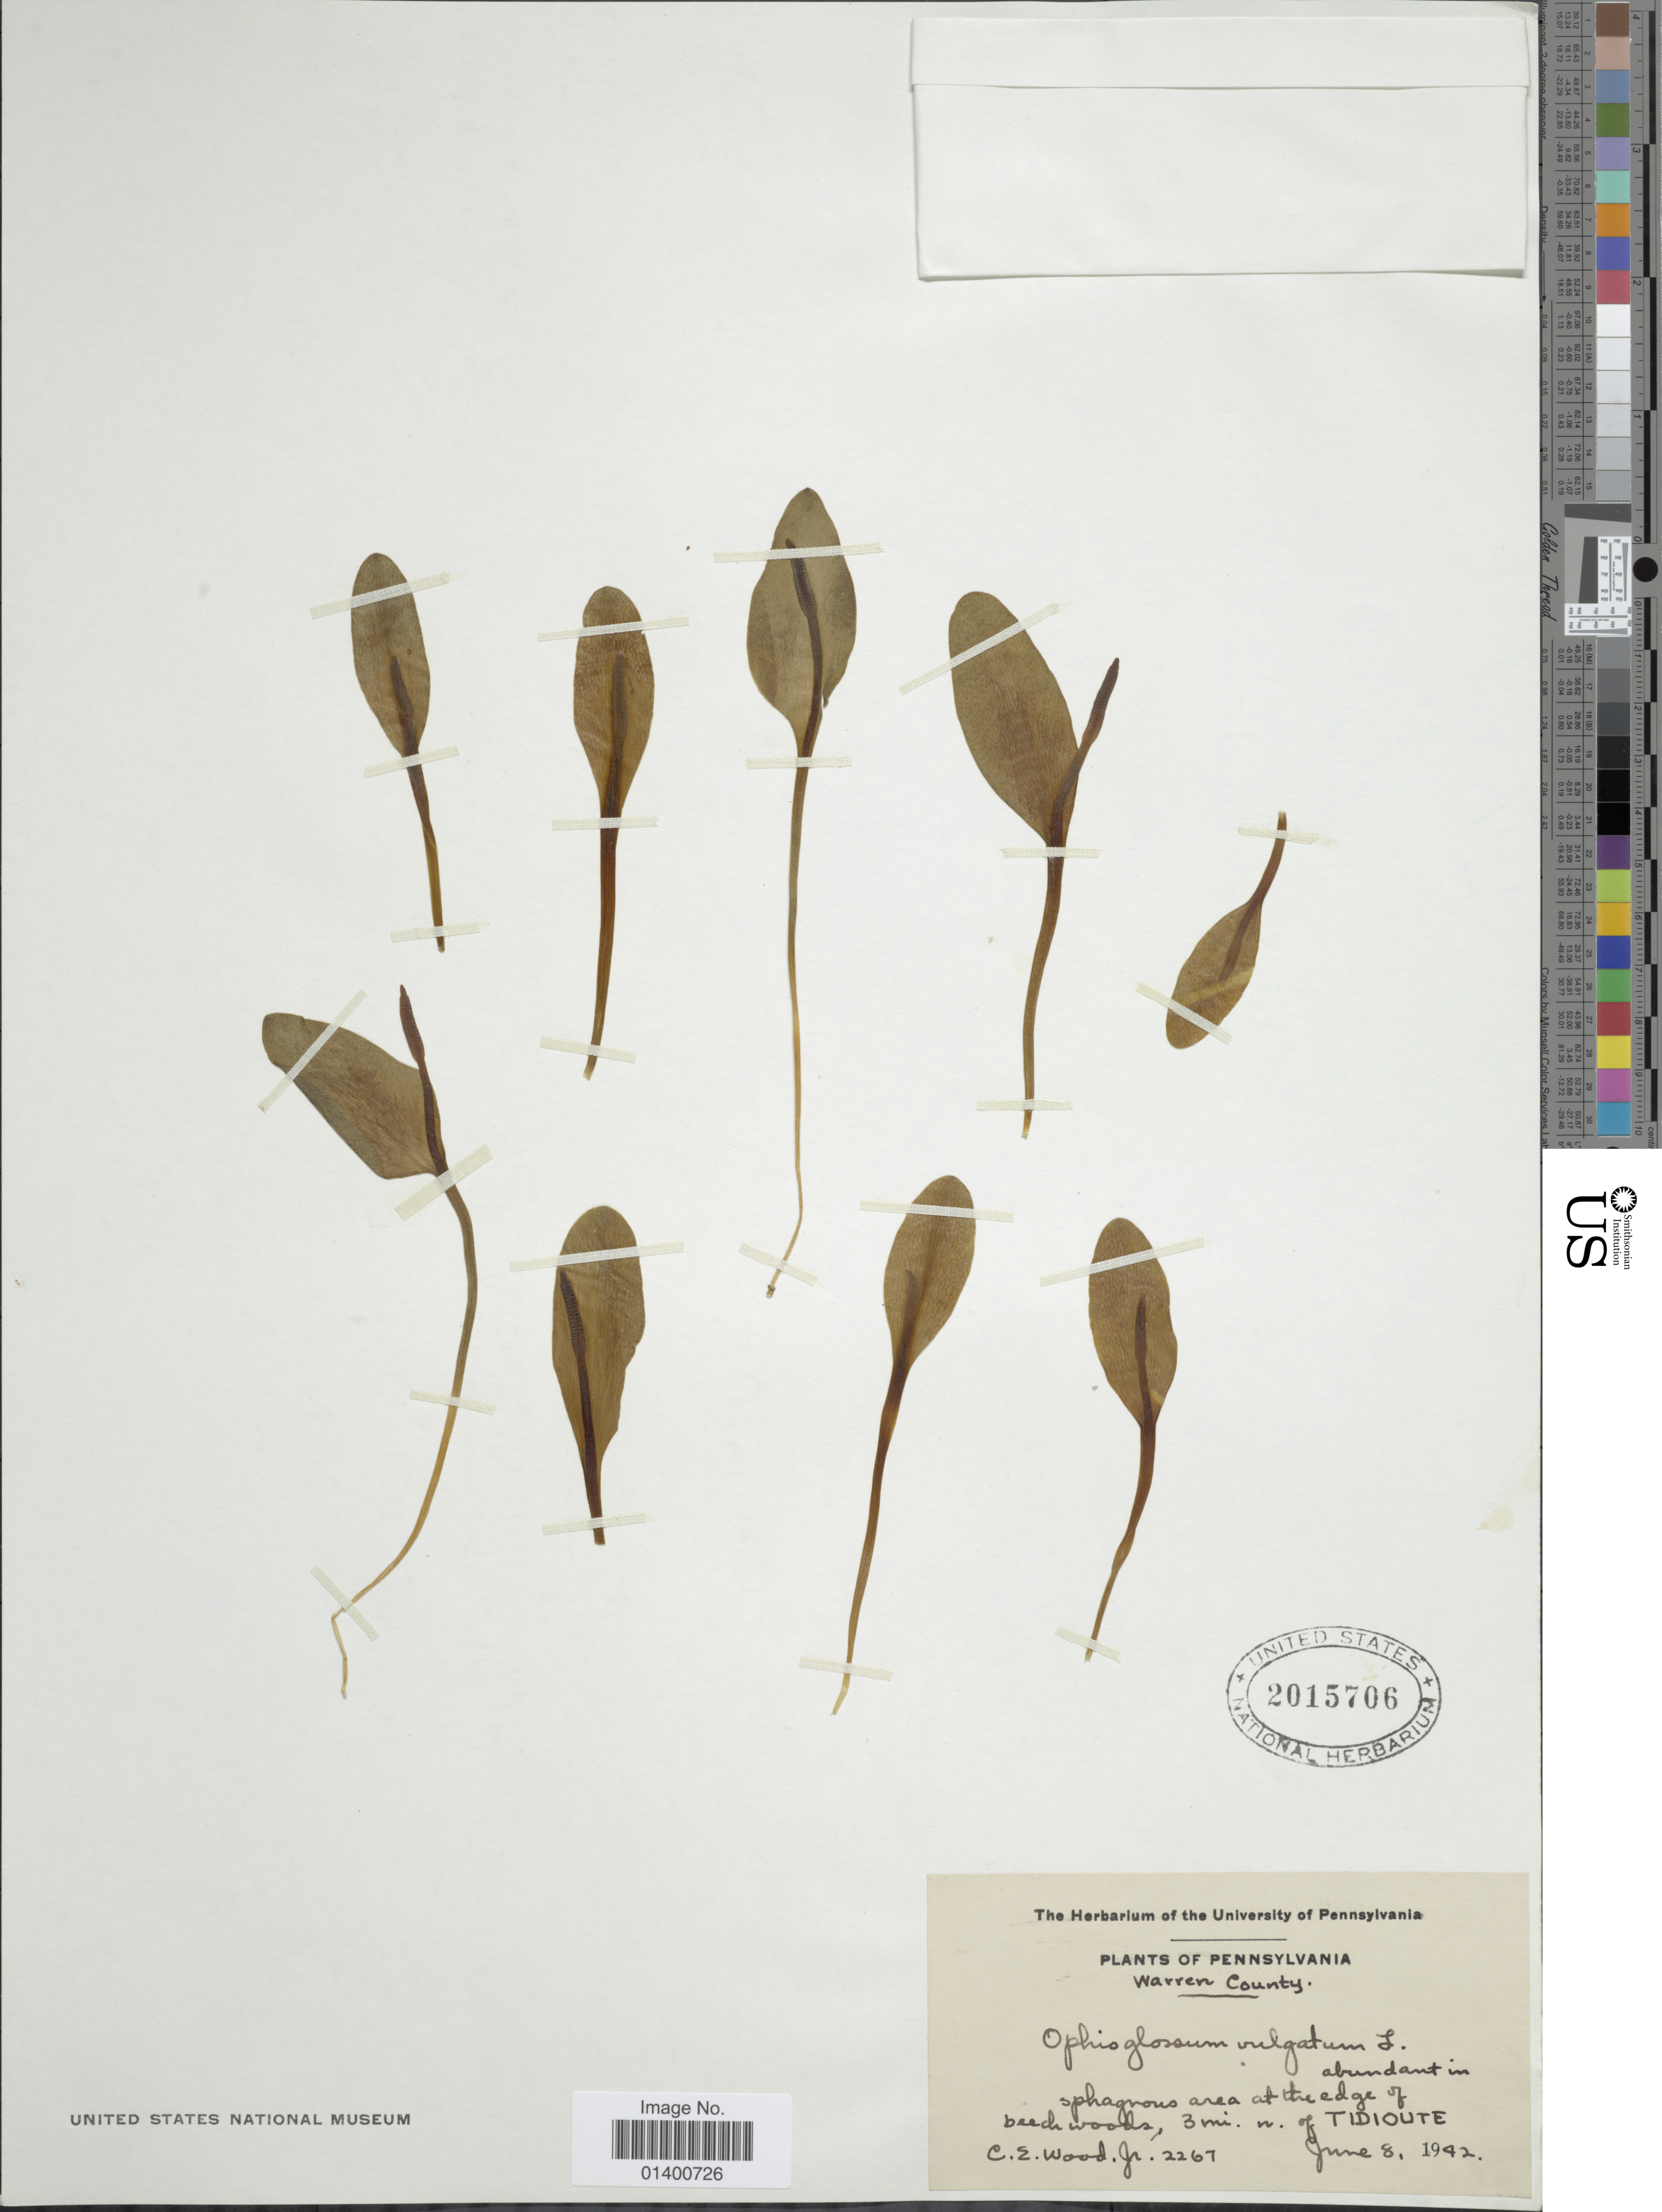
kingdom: Plantae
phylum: Tracheophyta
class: Polypodiopsida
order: Ophioglossales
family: Ophioglossaceae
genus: Ophioglossum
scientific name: Ophioglossum vulgatum var. pseudopodum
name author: (S.F. Blake) Farw.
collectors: C. Wood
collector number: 2267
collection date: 1942-06-08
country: United States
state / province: Pennsylvania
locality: Warren County, 3 mi. N. of Tidioute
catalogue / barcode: US 2015706